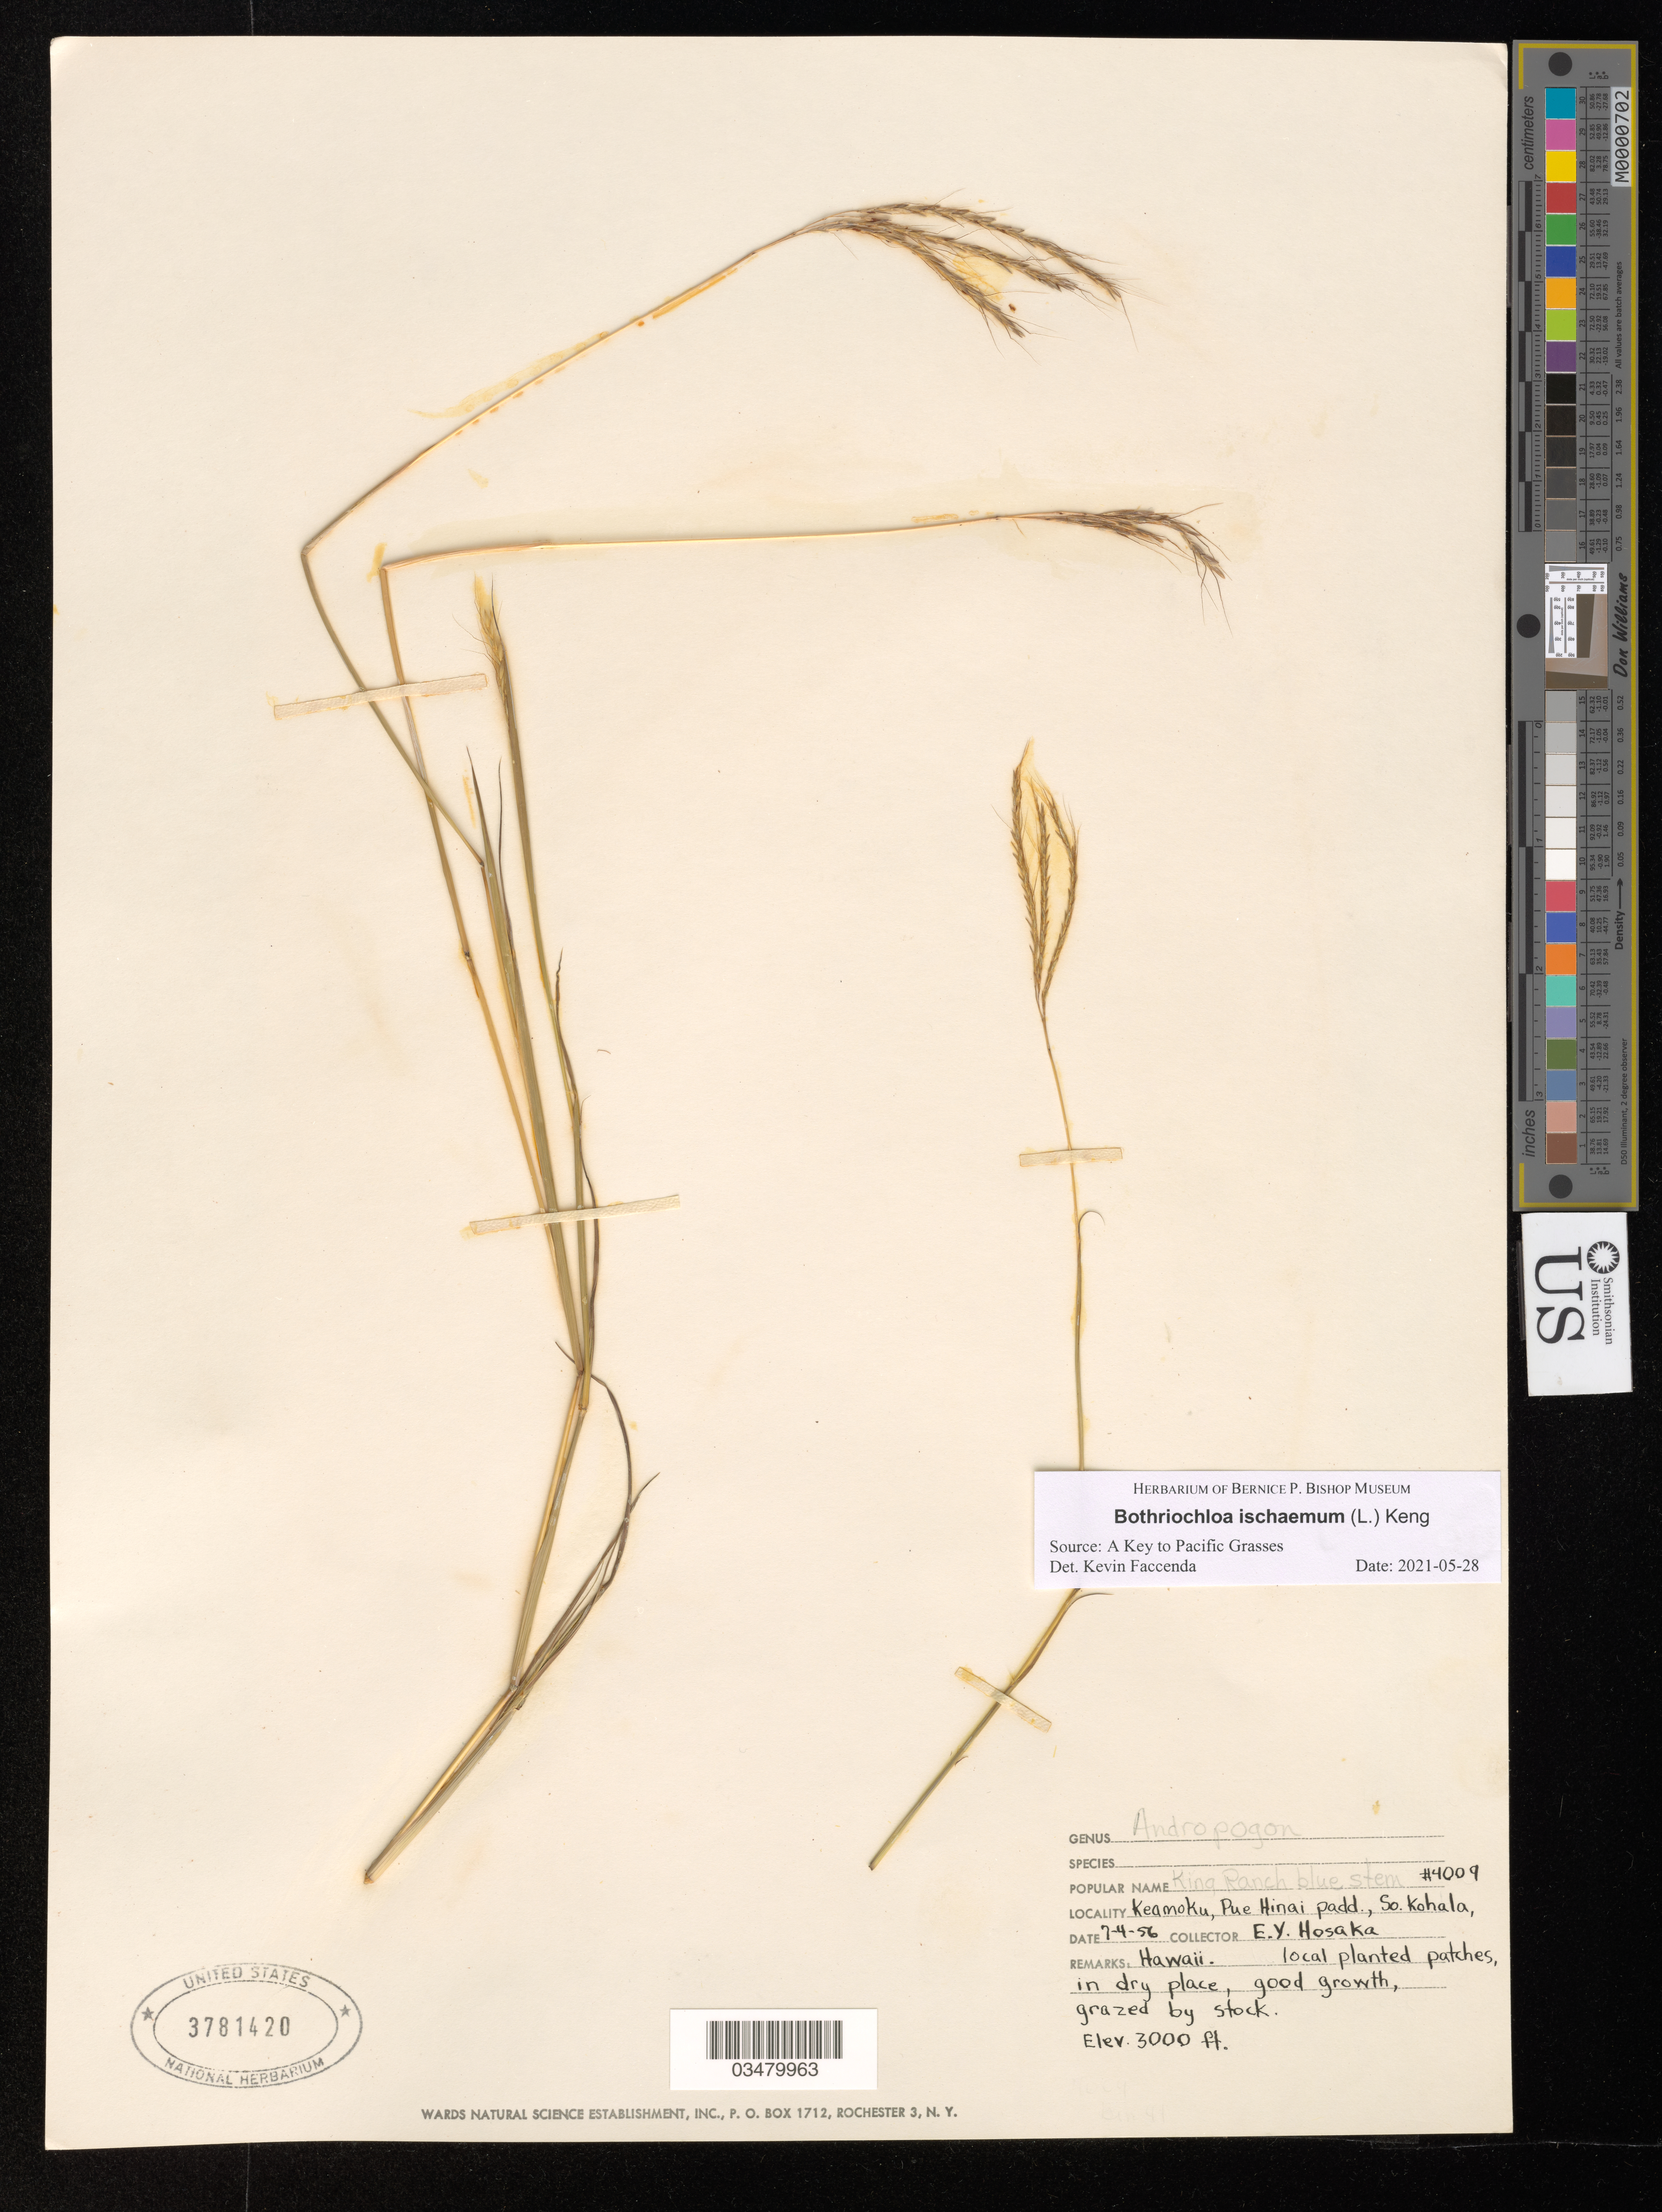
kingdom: Plantae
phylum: Tracheophyta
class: Liliopsida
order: Poales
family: Poaceae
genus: Bothriochloa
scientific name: Bothriochloa ischaemum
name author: (L.) Keng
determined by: Faccenda, K.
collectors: E. Y. Hosaka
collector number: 4009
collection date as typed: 7-4-56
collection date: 1956-07-04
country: United States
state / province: Hawaii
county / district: Hawaii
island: Hawaii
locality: Keamou, Pue Hinai padd., So. Kohala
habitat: Dry place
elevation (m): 914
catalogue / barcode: US 3781420